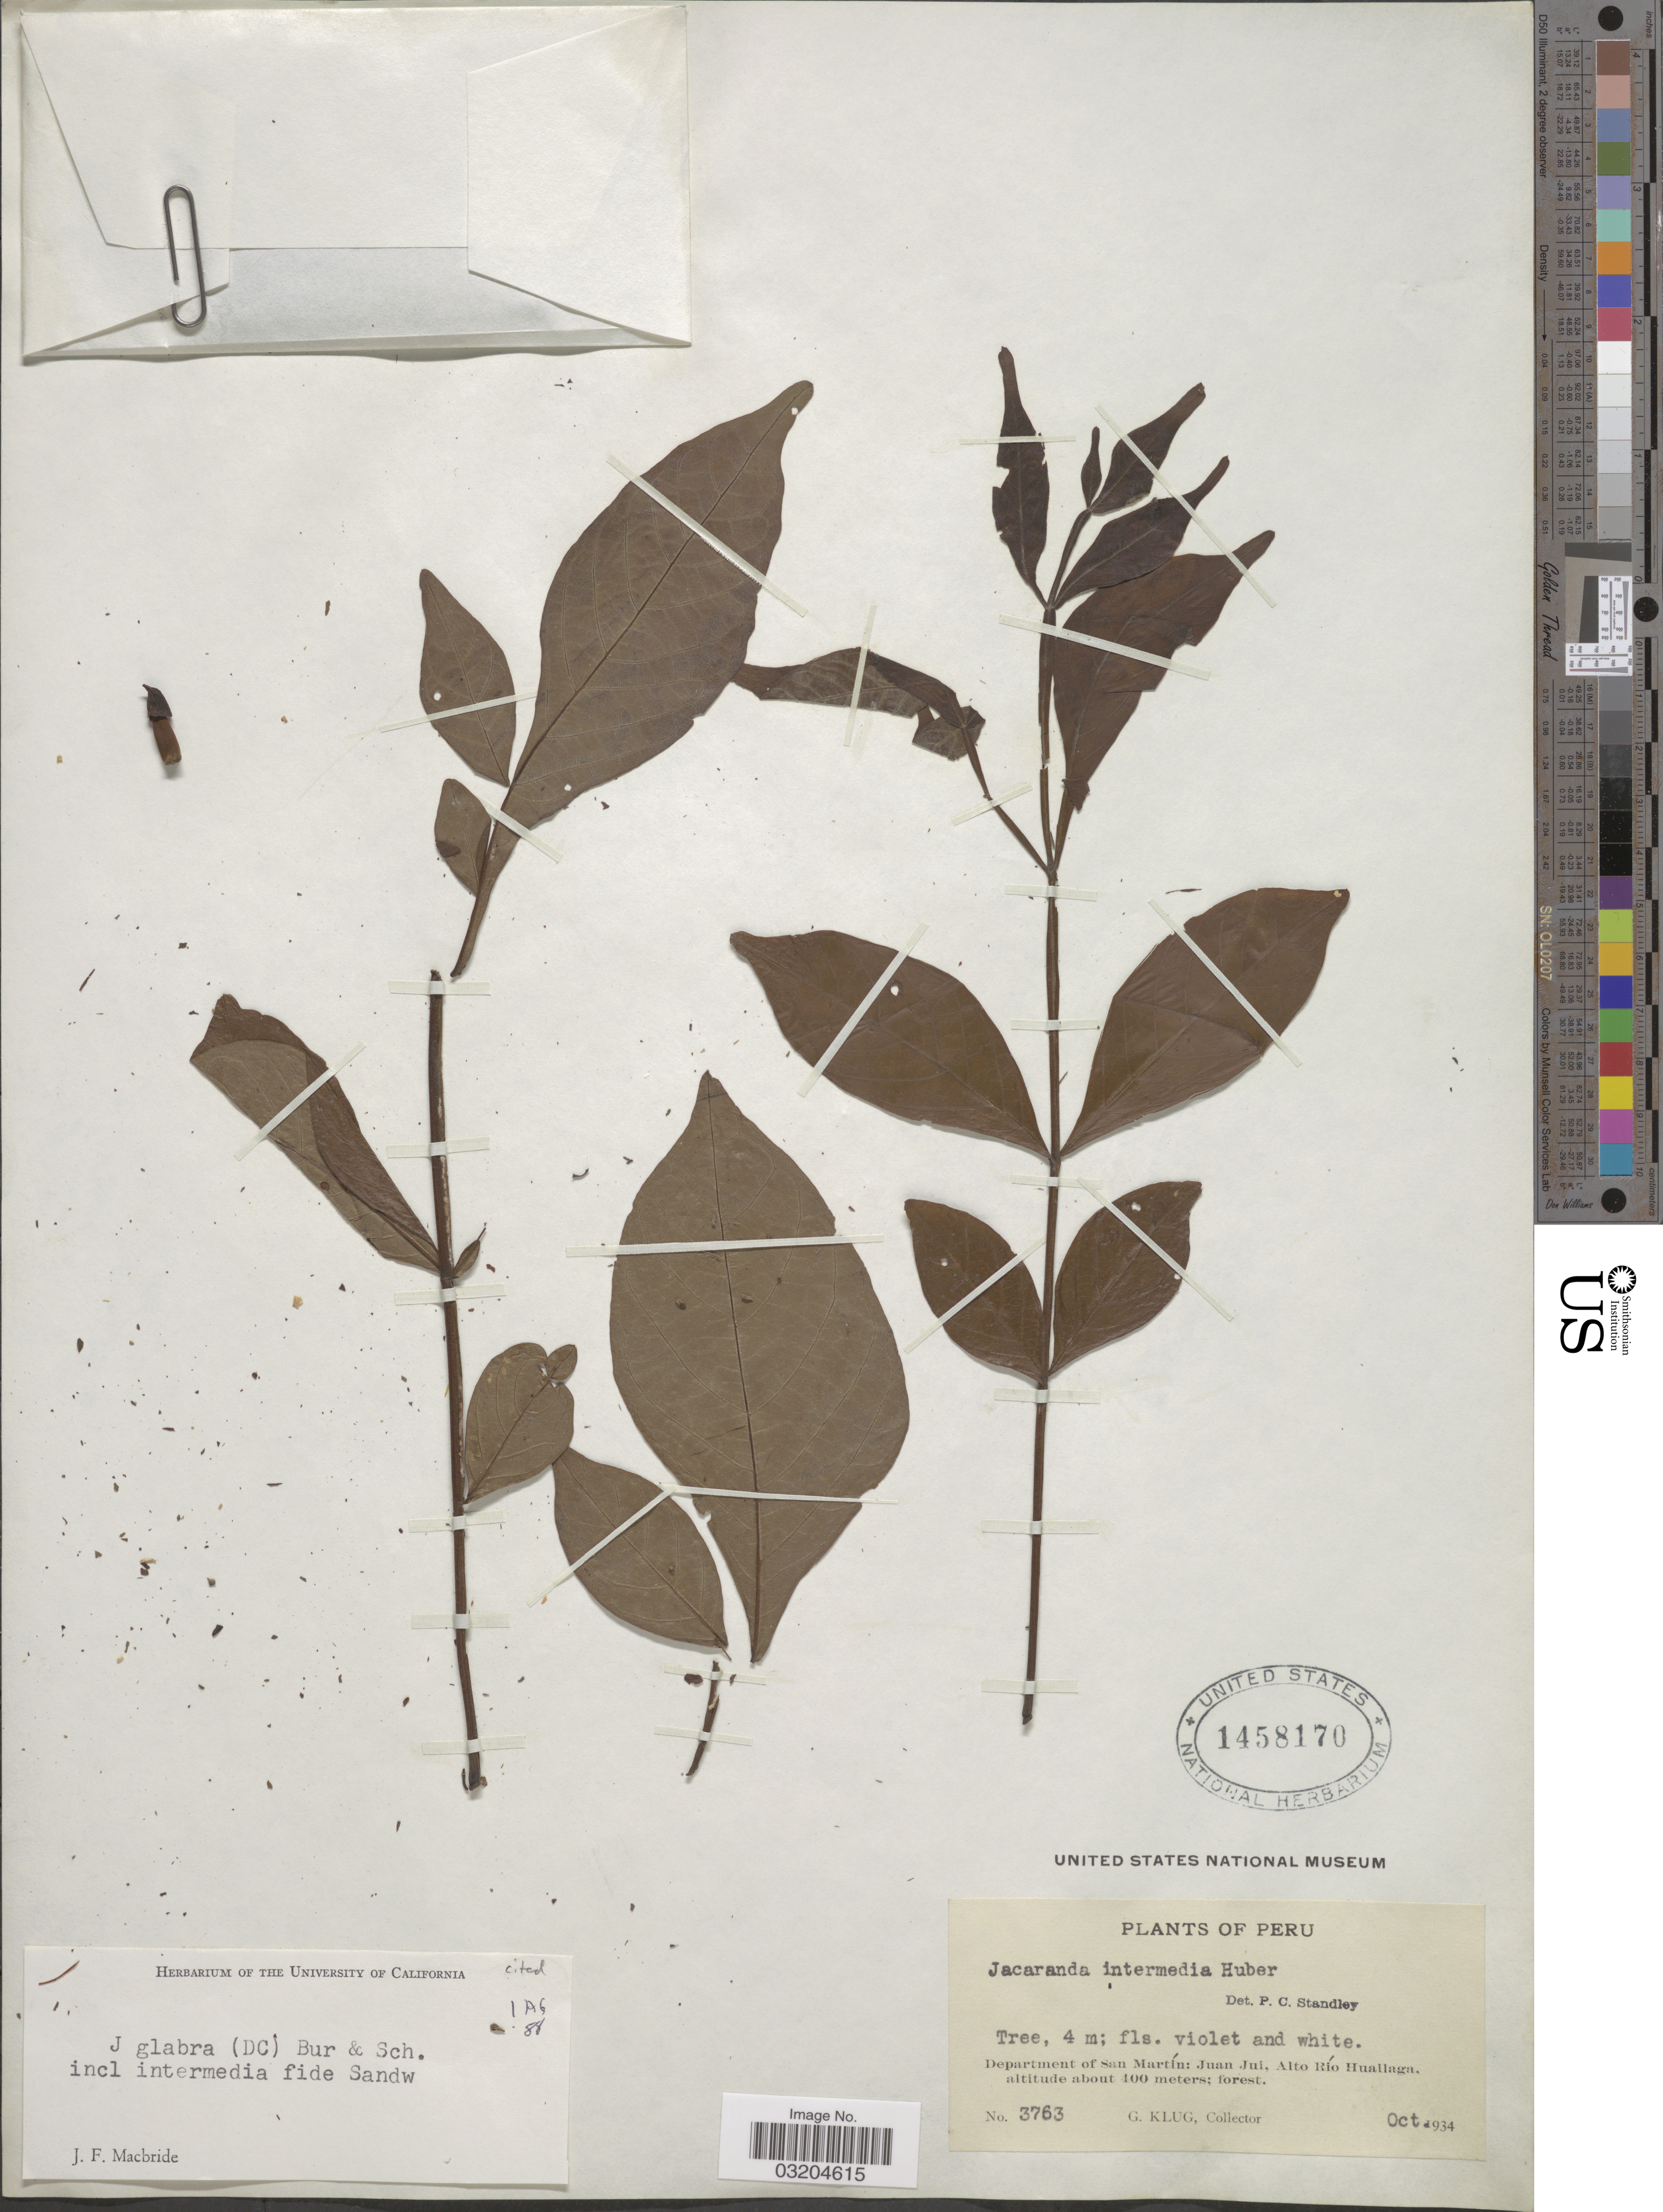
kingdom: Plantae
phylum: Tracheophyta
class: Magnoliopsida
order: Lamiales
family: Bignoniaceae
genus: Jacaranda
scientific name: Jacaranda glabra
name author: (DC.) Bureau & K. Schum.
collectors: G. Klug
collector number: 3763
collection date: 1934-10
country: Peru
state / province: San Martín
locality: Department of San Martín: Juan Jui, Alto Río Huallaga.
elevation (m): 400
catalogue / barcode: US 1458170